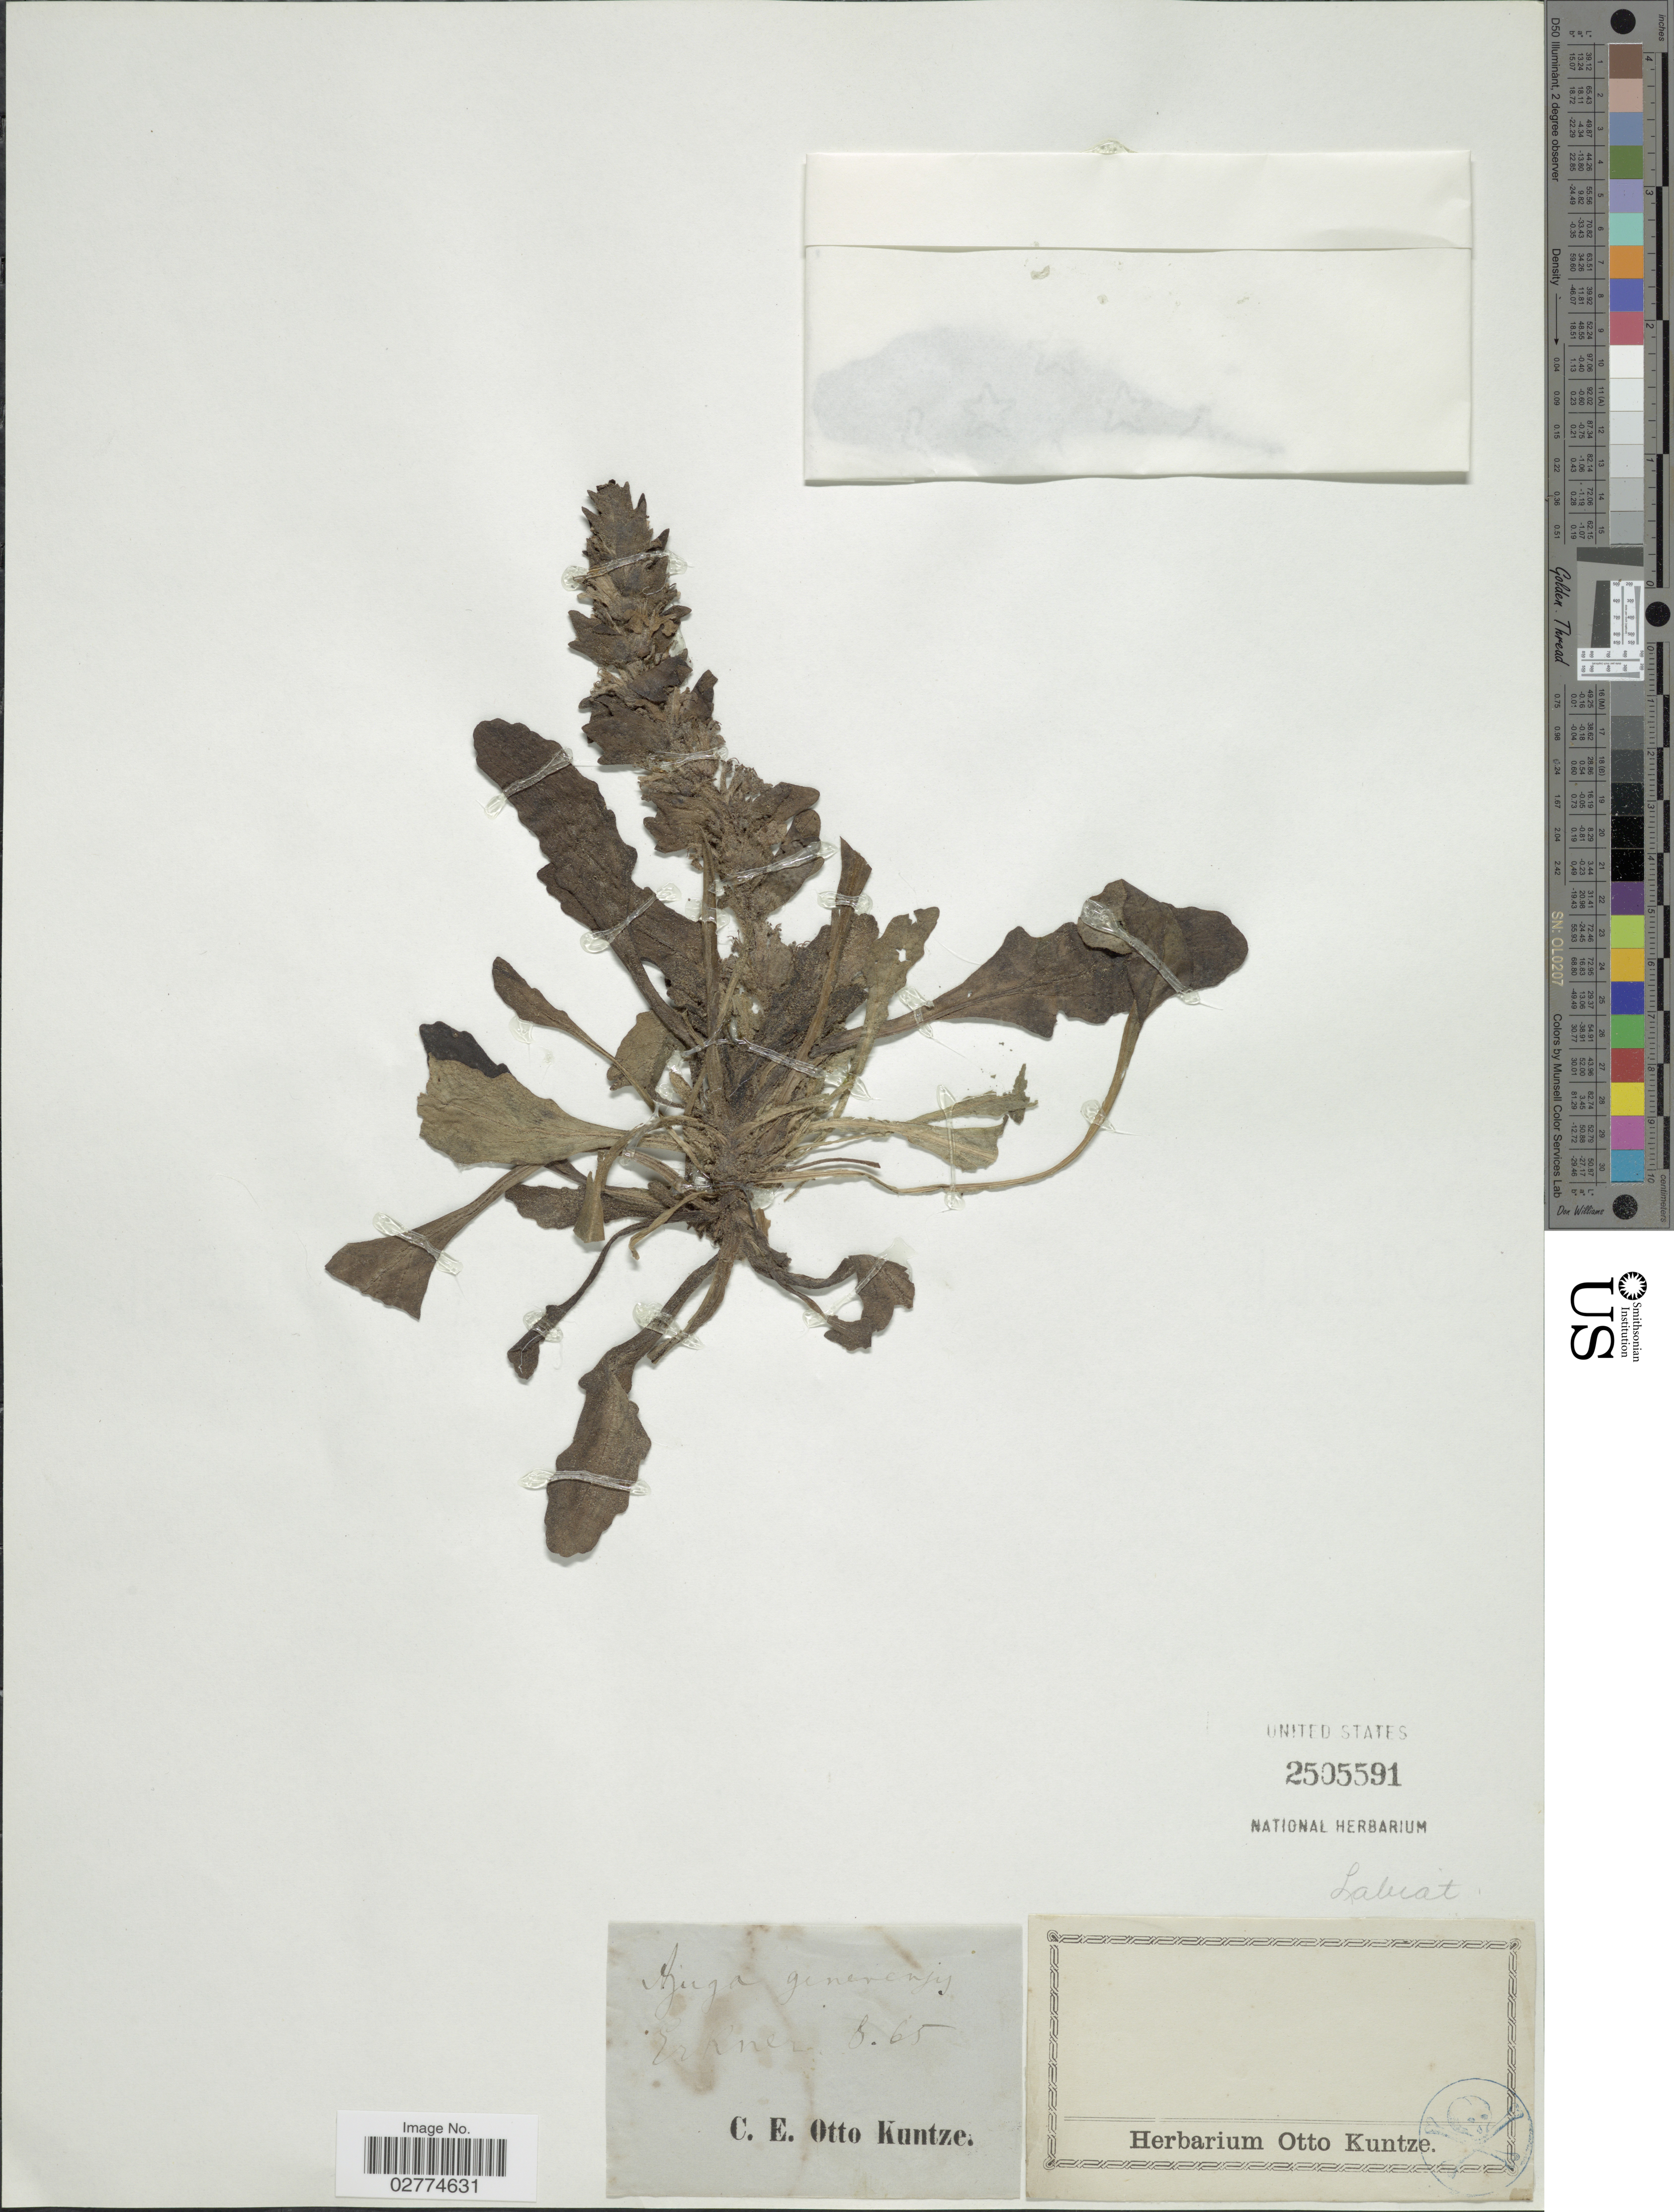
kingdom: Plantae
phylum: Tracheophyta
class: Magnoliopsida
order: Lamiales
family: Lamiaceae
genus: Ajuga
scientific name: Ajuga genevensis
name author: L.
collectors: C.E.O. Kuntze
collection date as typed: Transcribed d/m/y: /8/65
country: Germany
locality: Erkner.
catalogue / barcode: US 2505591